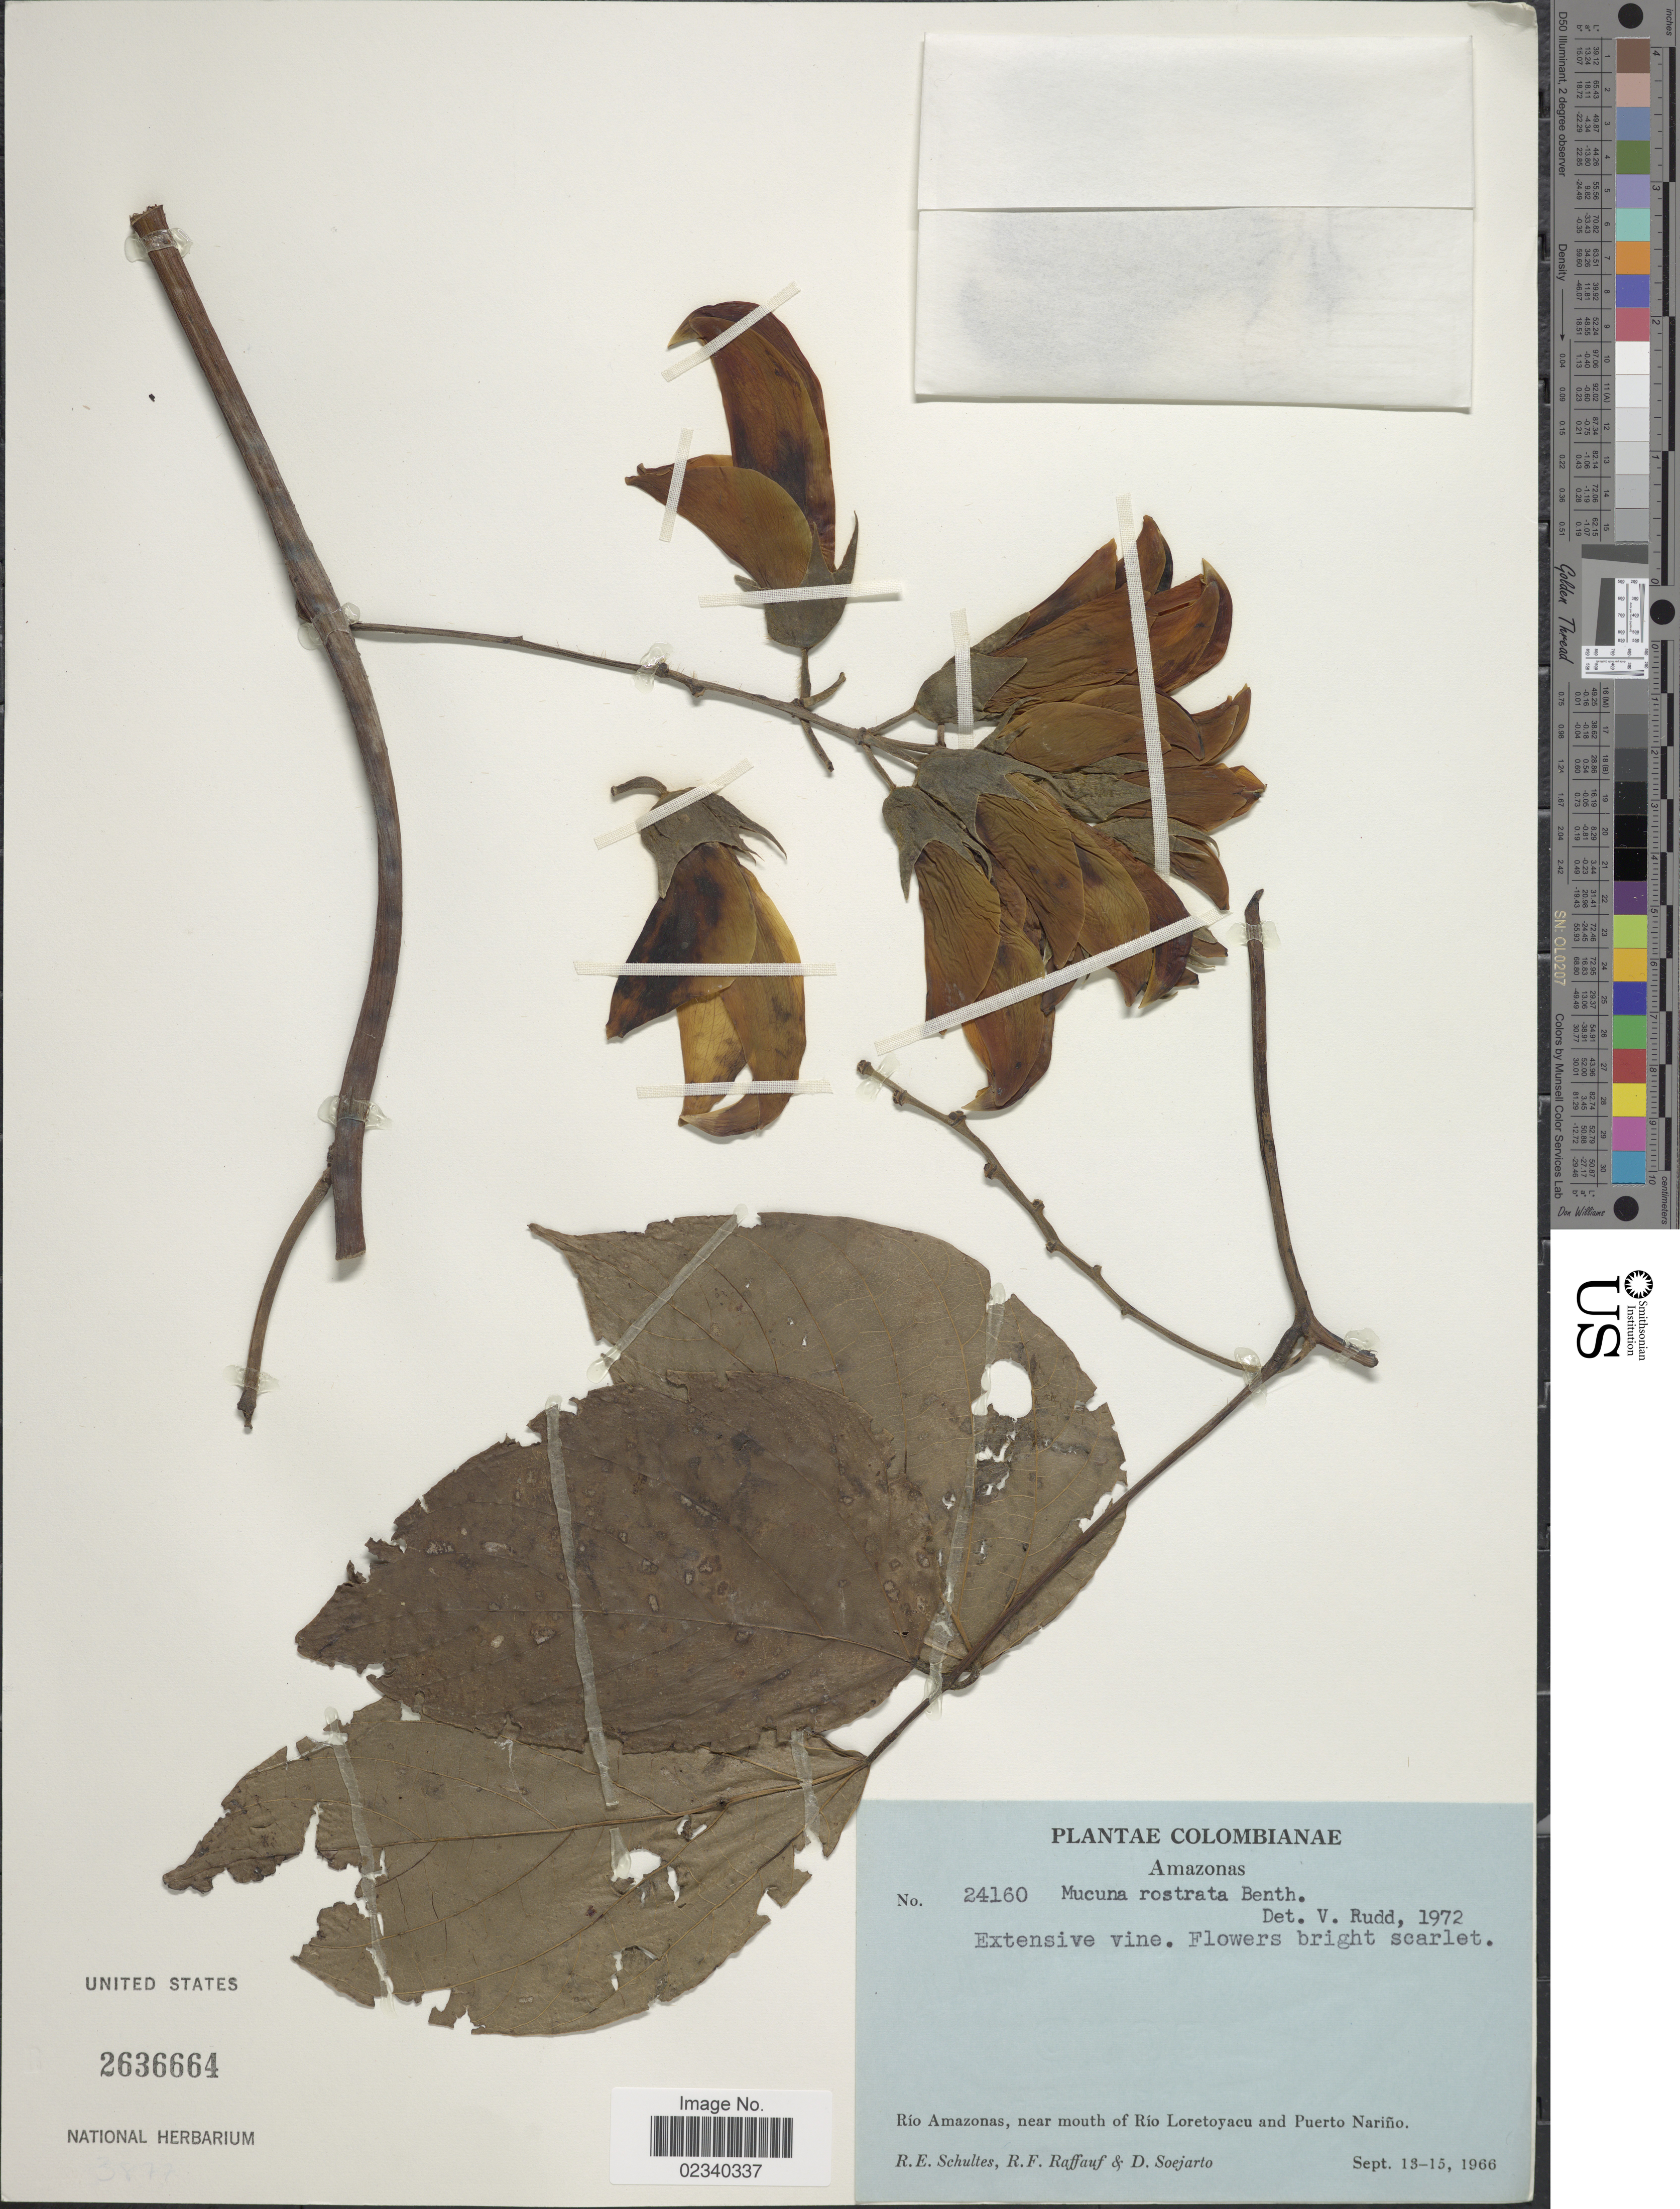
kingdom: Plantae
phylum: Tracheophyta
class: Magnoliopsida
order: Fabales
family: Fabaceae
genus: Mucuna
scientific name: Mucuna rostrata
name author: Benth.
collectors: R. E. Schultes, R. Raffauf & D. Soejarto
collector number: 24160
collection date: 1966-09-13/1966-09-15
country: Colombia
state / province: Amazônas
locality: Rio Amazonas, near mouth of Rio Loretoyacu and Puerto Narino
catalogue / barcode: US 2636664